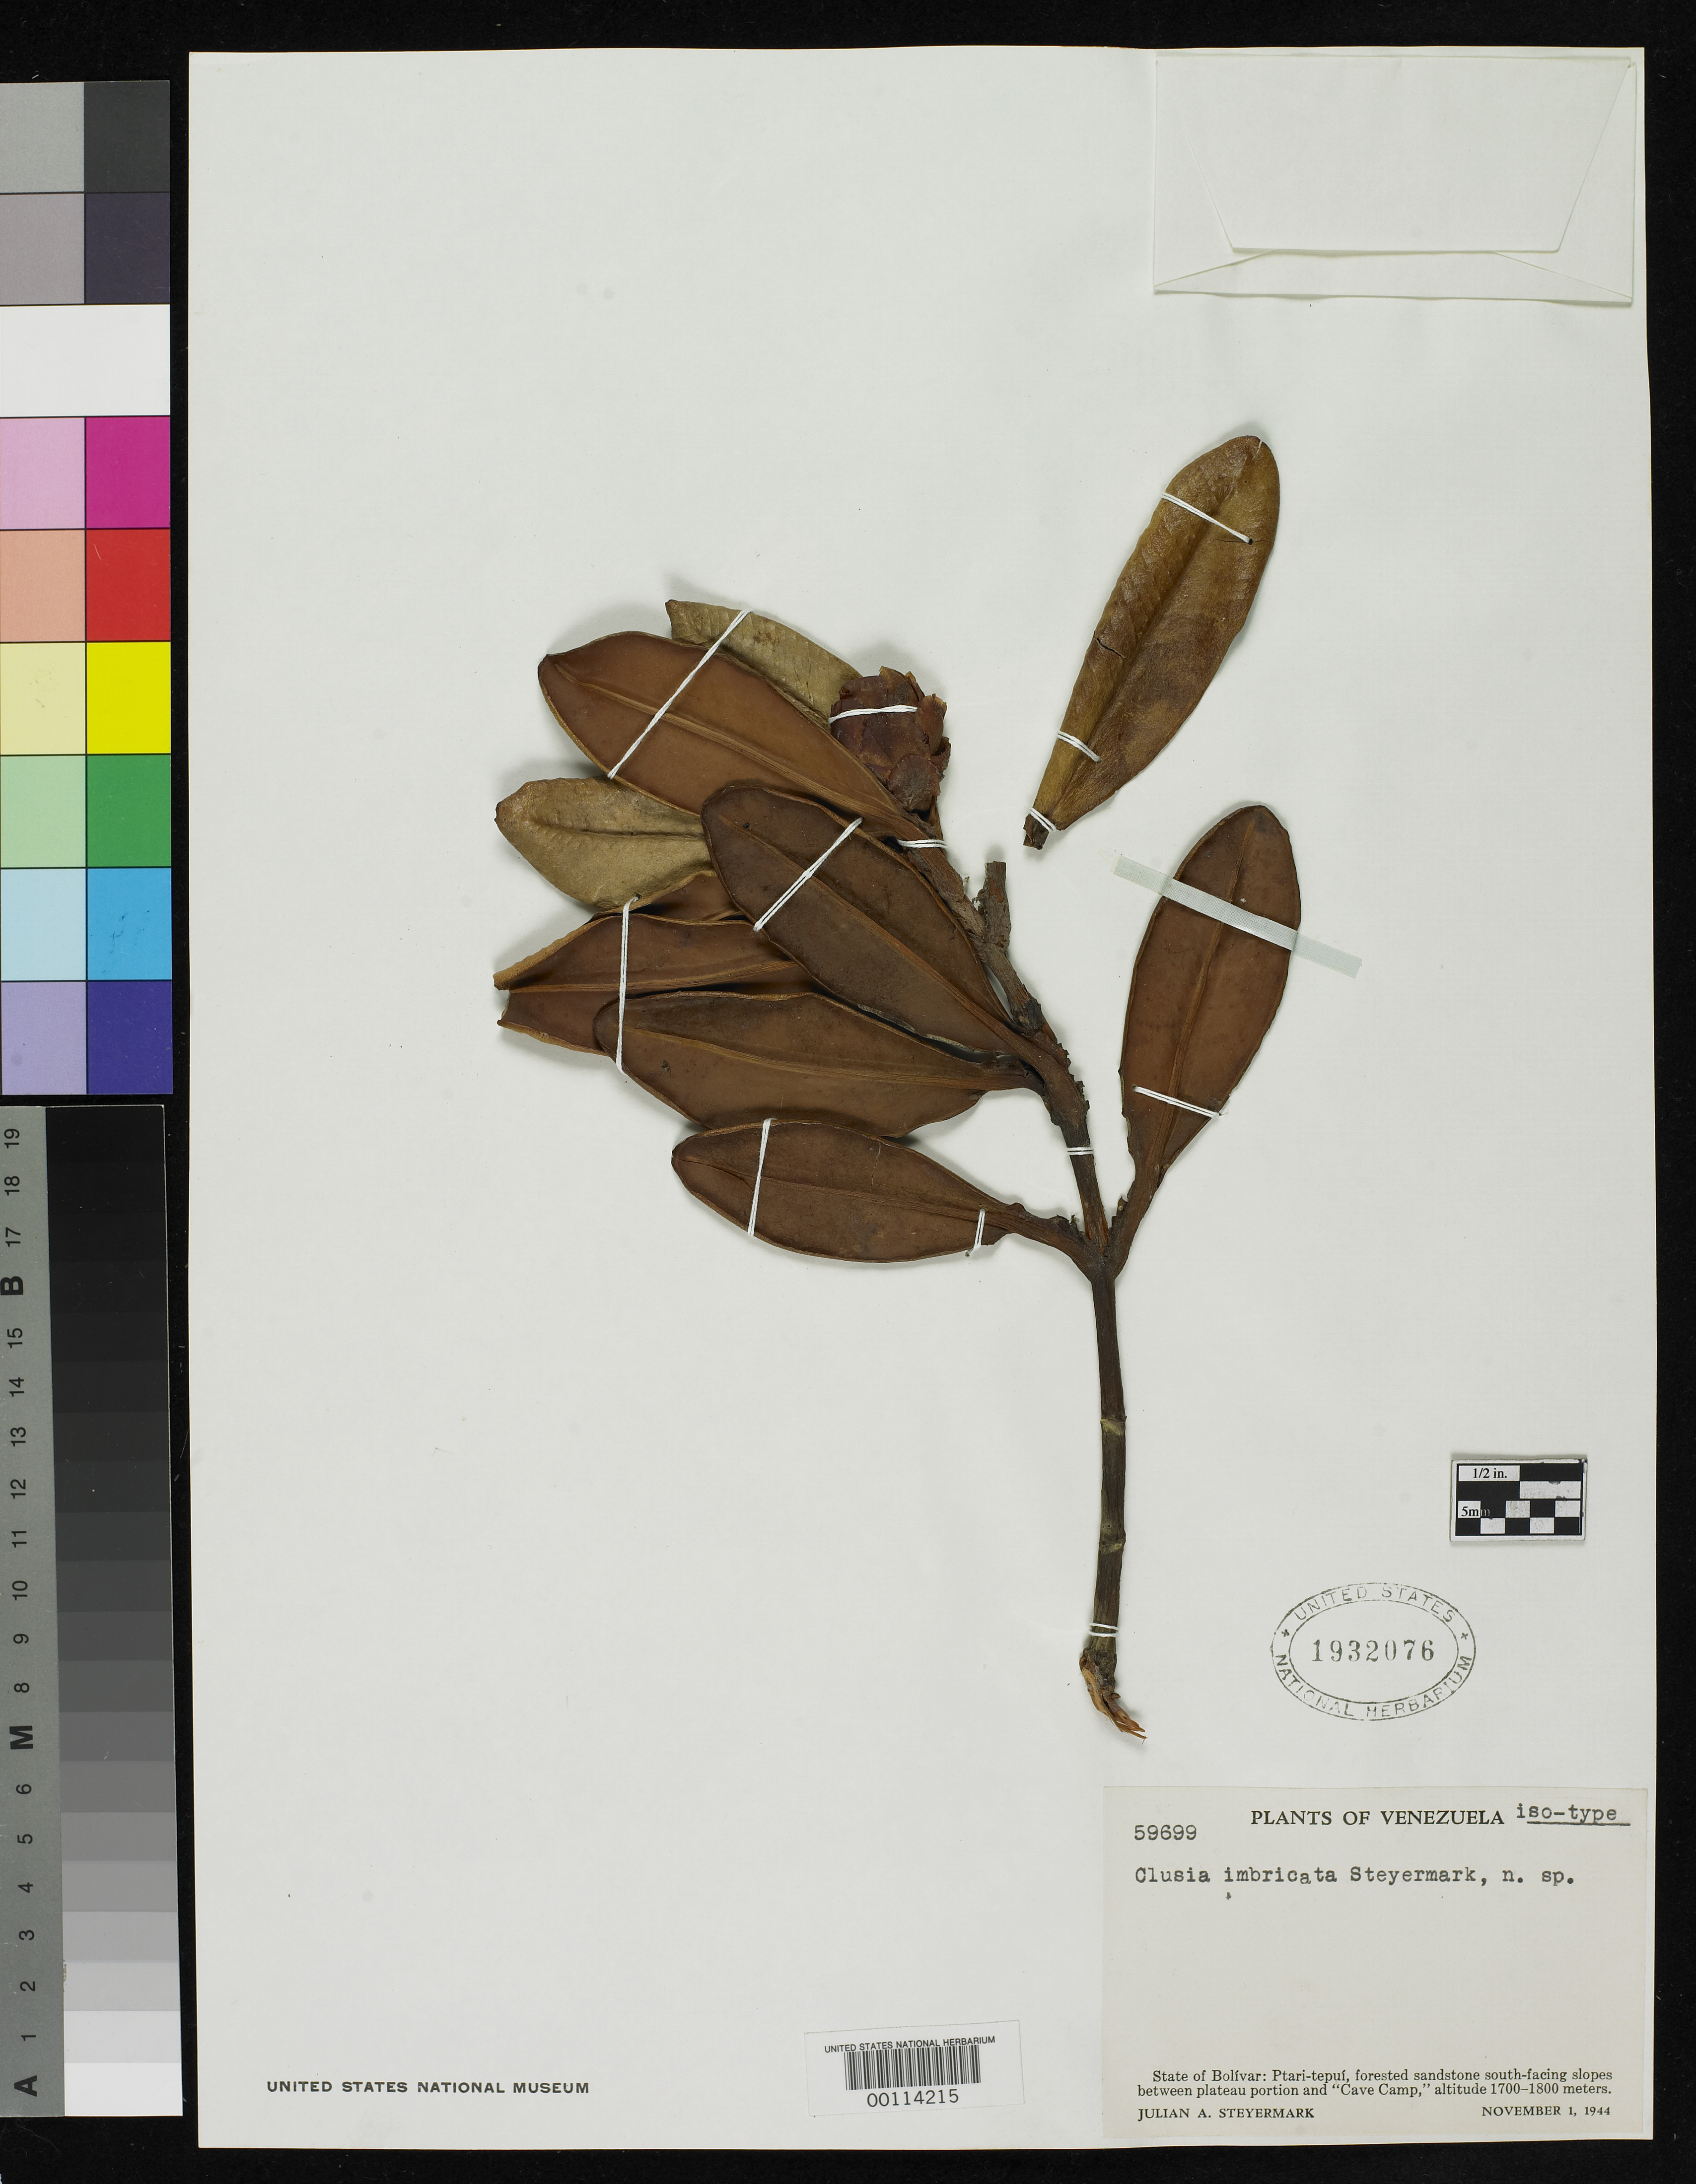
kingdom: Plantae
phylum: Tracheophyta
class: Magnoliopsida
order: Malpighiales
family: Clusiaceae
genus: Clusia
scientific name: Clusia imbricata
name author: Steyerm.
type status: Isotype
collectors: J. Steyermark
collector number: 59699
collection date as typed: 01 Nov 1944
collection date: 1944-11-01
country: Venezuela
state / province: Bolivar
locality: Ptari-Tepui, between plateau portion & cave camp.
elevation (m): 1700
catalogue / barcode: US 1932076